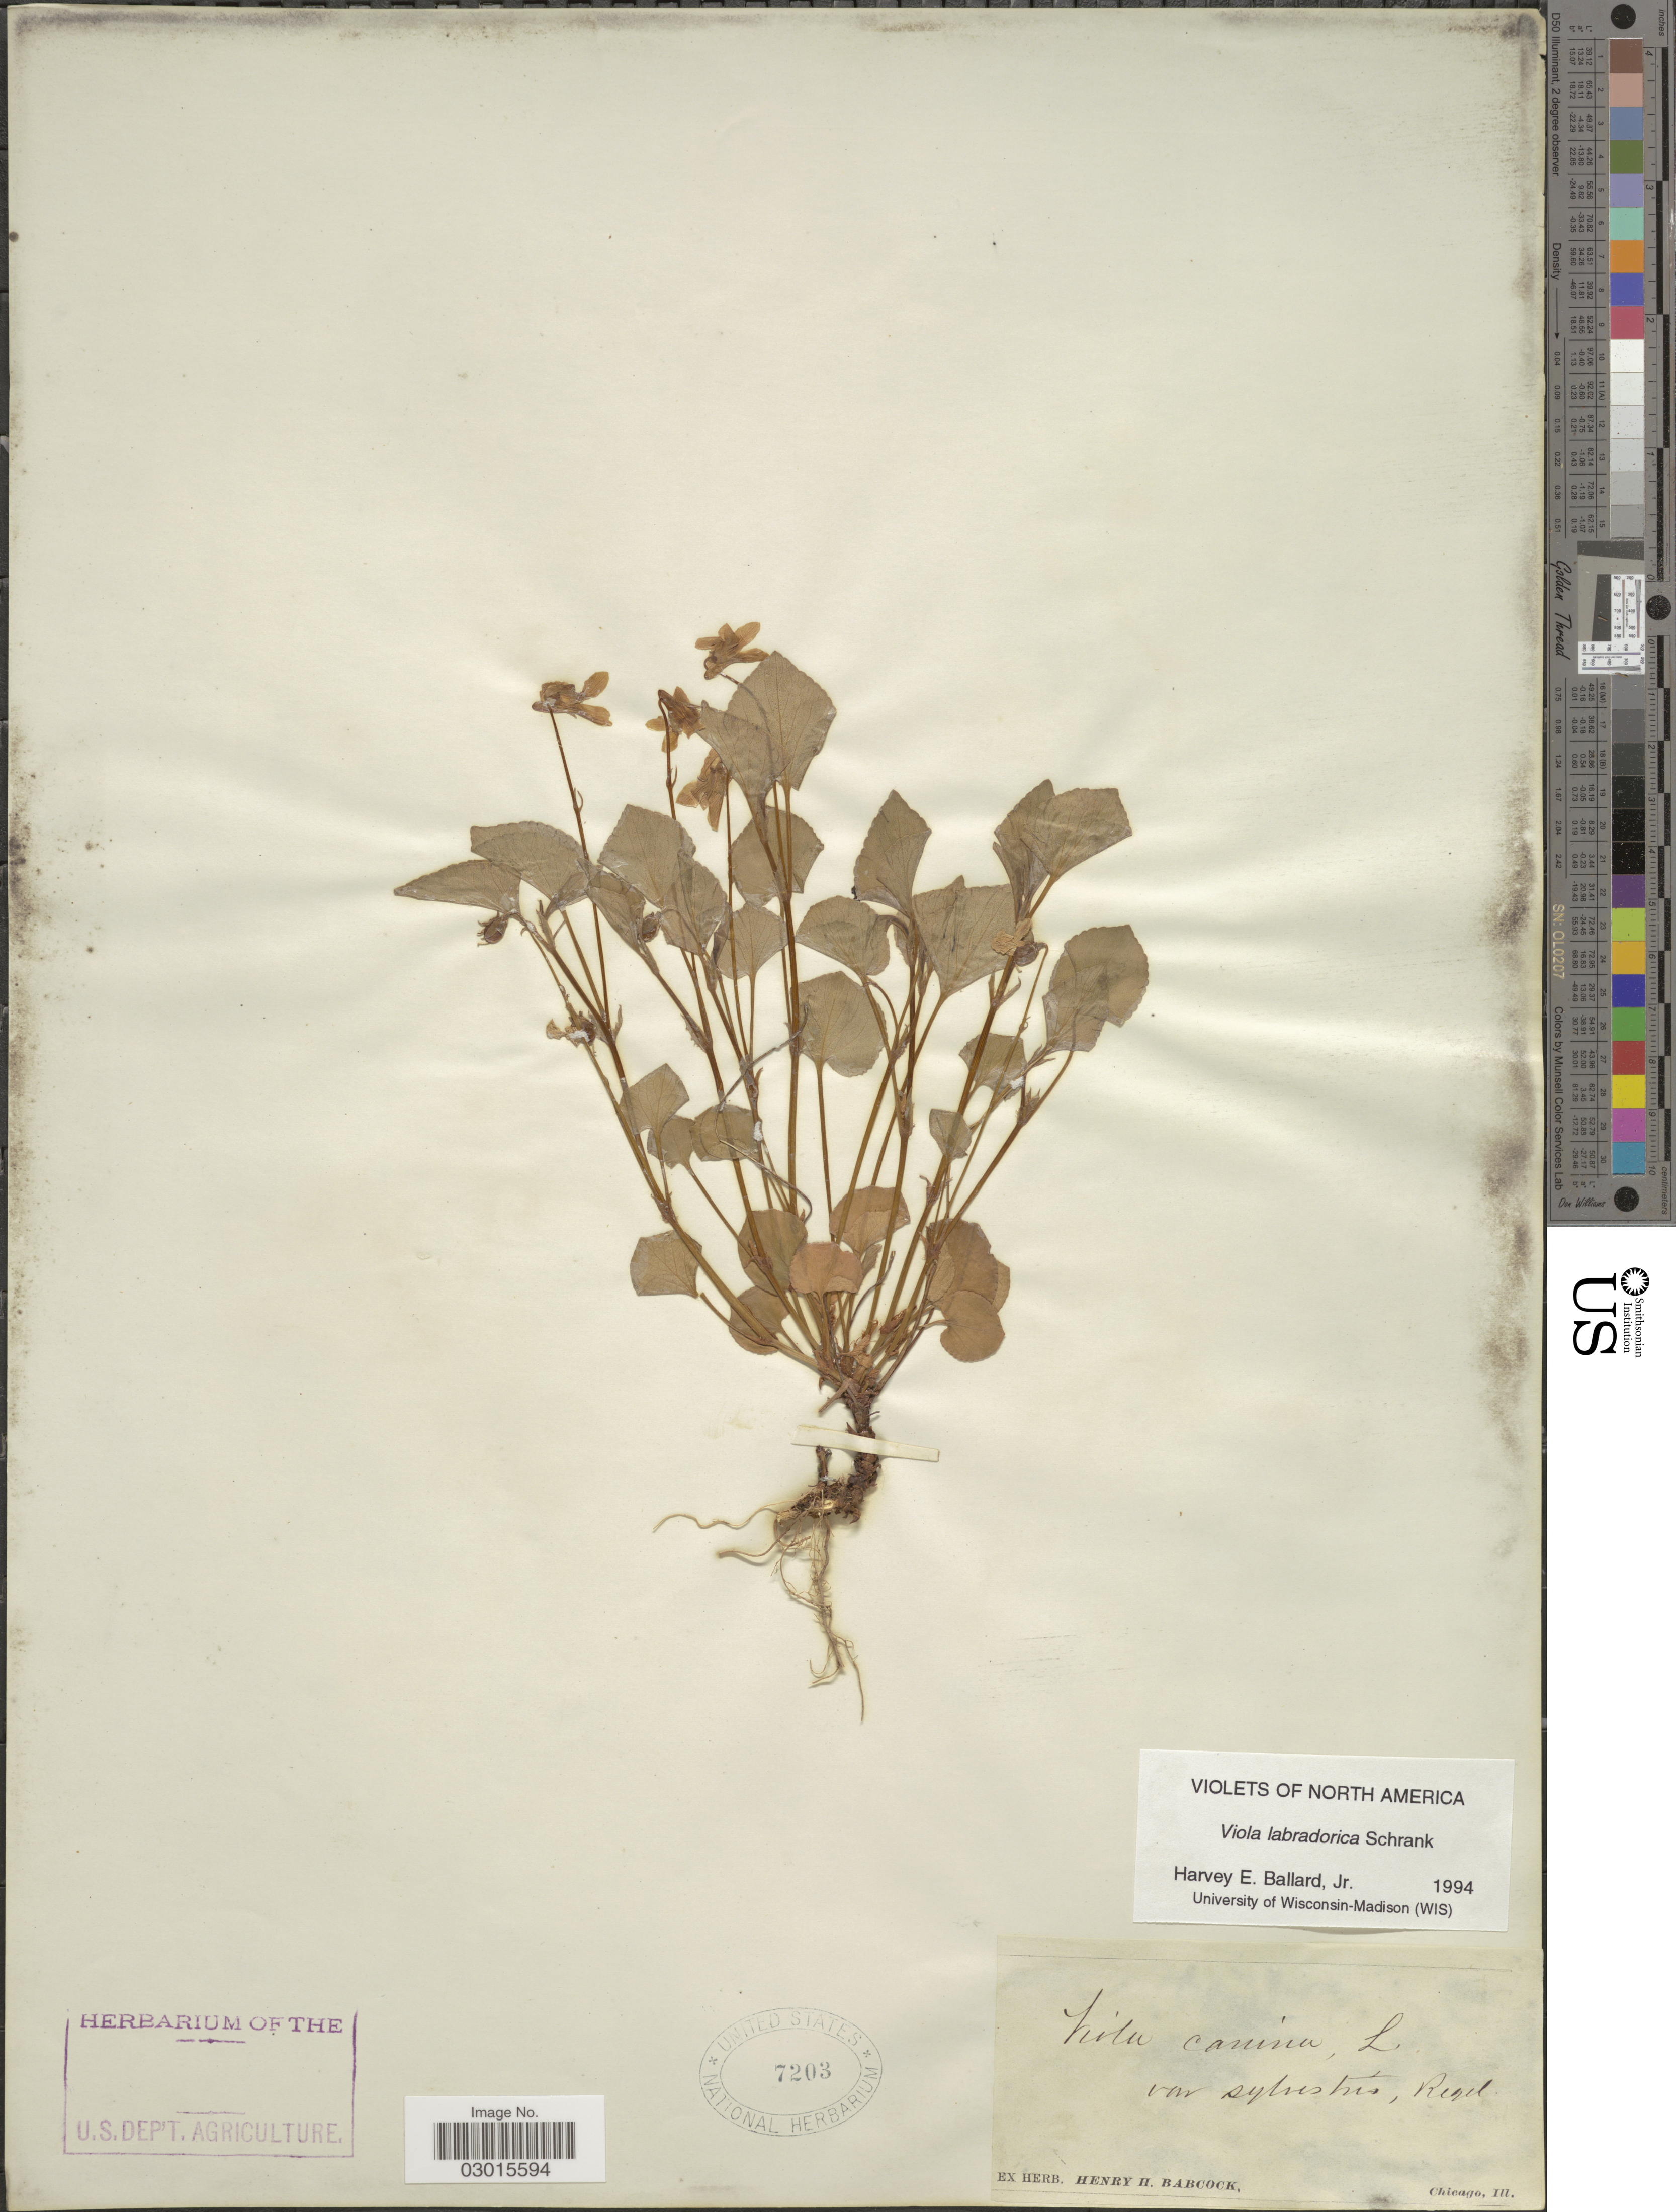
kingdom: Plantae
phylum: Tracheophyta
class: Magnoliopsida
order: Malpighiales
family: Violaceae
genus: Viola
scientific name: Viola labradorica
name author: Schrank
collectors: ex herb. Henry Homes Babcock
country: United States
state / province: Illinois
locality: Chicago, Ill.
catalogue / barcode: US 7203